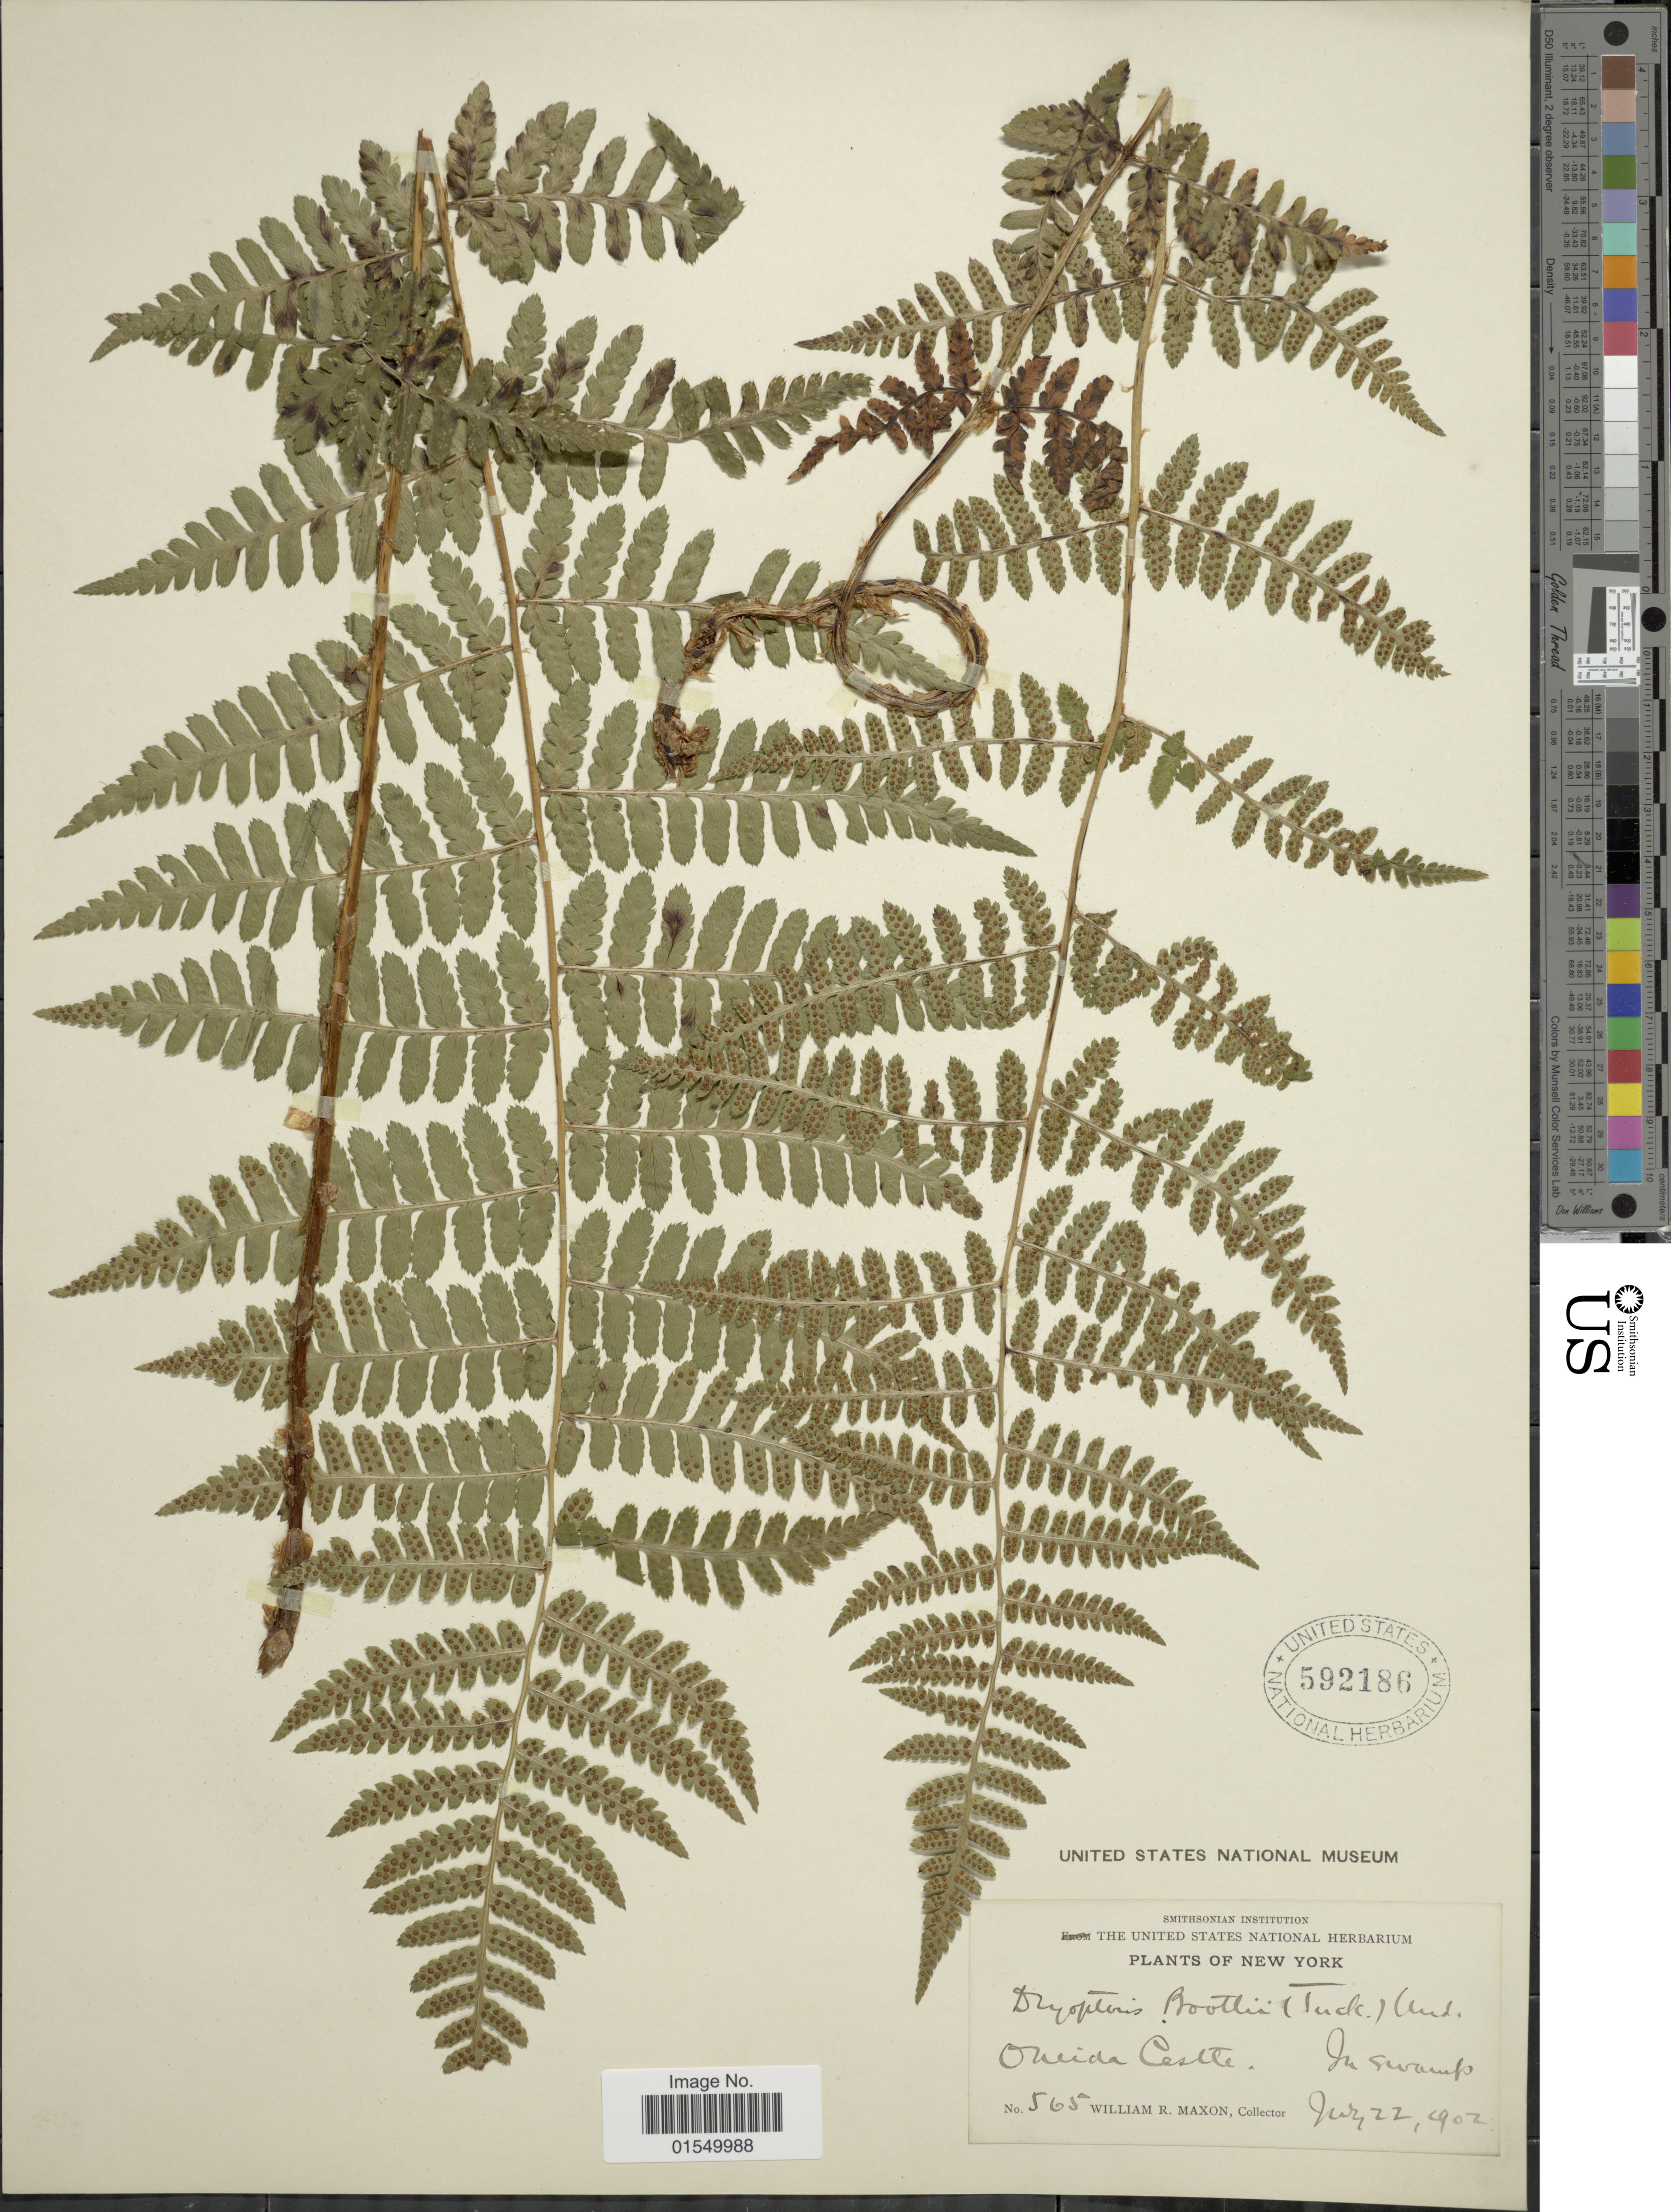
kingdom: Plantae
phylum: Tracheophyta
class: Polypodiopsida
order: Polypodiales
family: Dryopteridaceae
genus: Dryopteris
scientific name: Dryopteris x boottii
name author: Underw.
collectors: W. R. Maxon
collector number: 565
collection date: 1902-07-22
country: United States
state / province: New York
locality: Oneida Castle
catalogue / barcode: US 592186